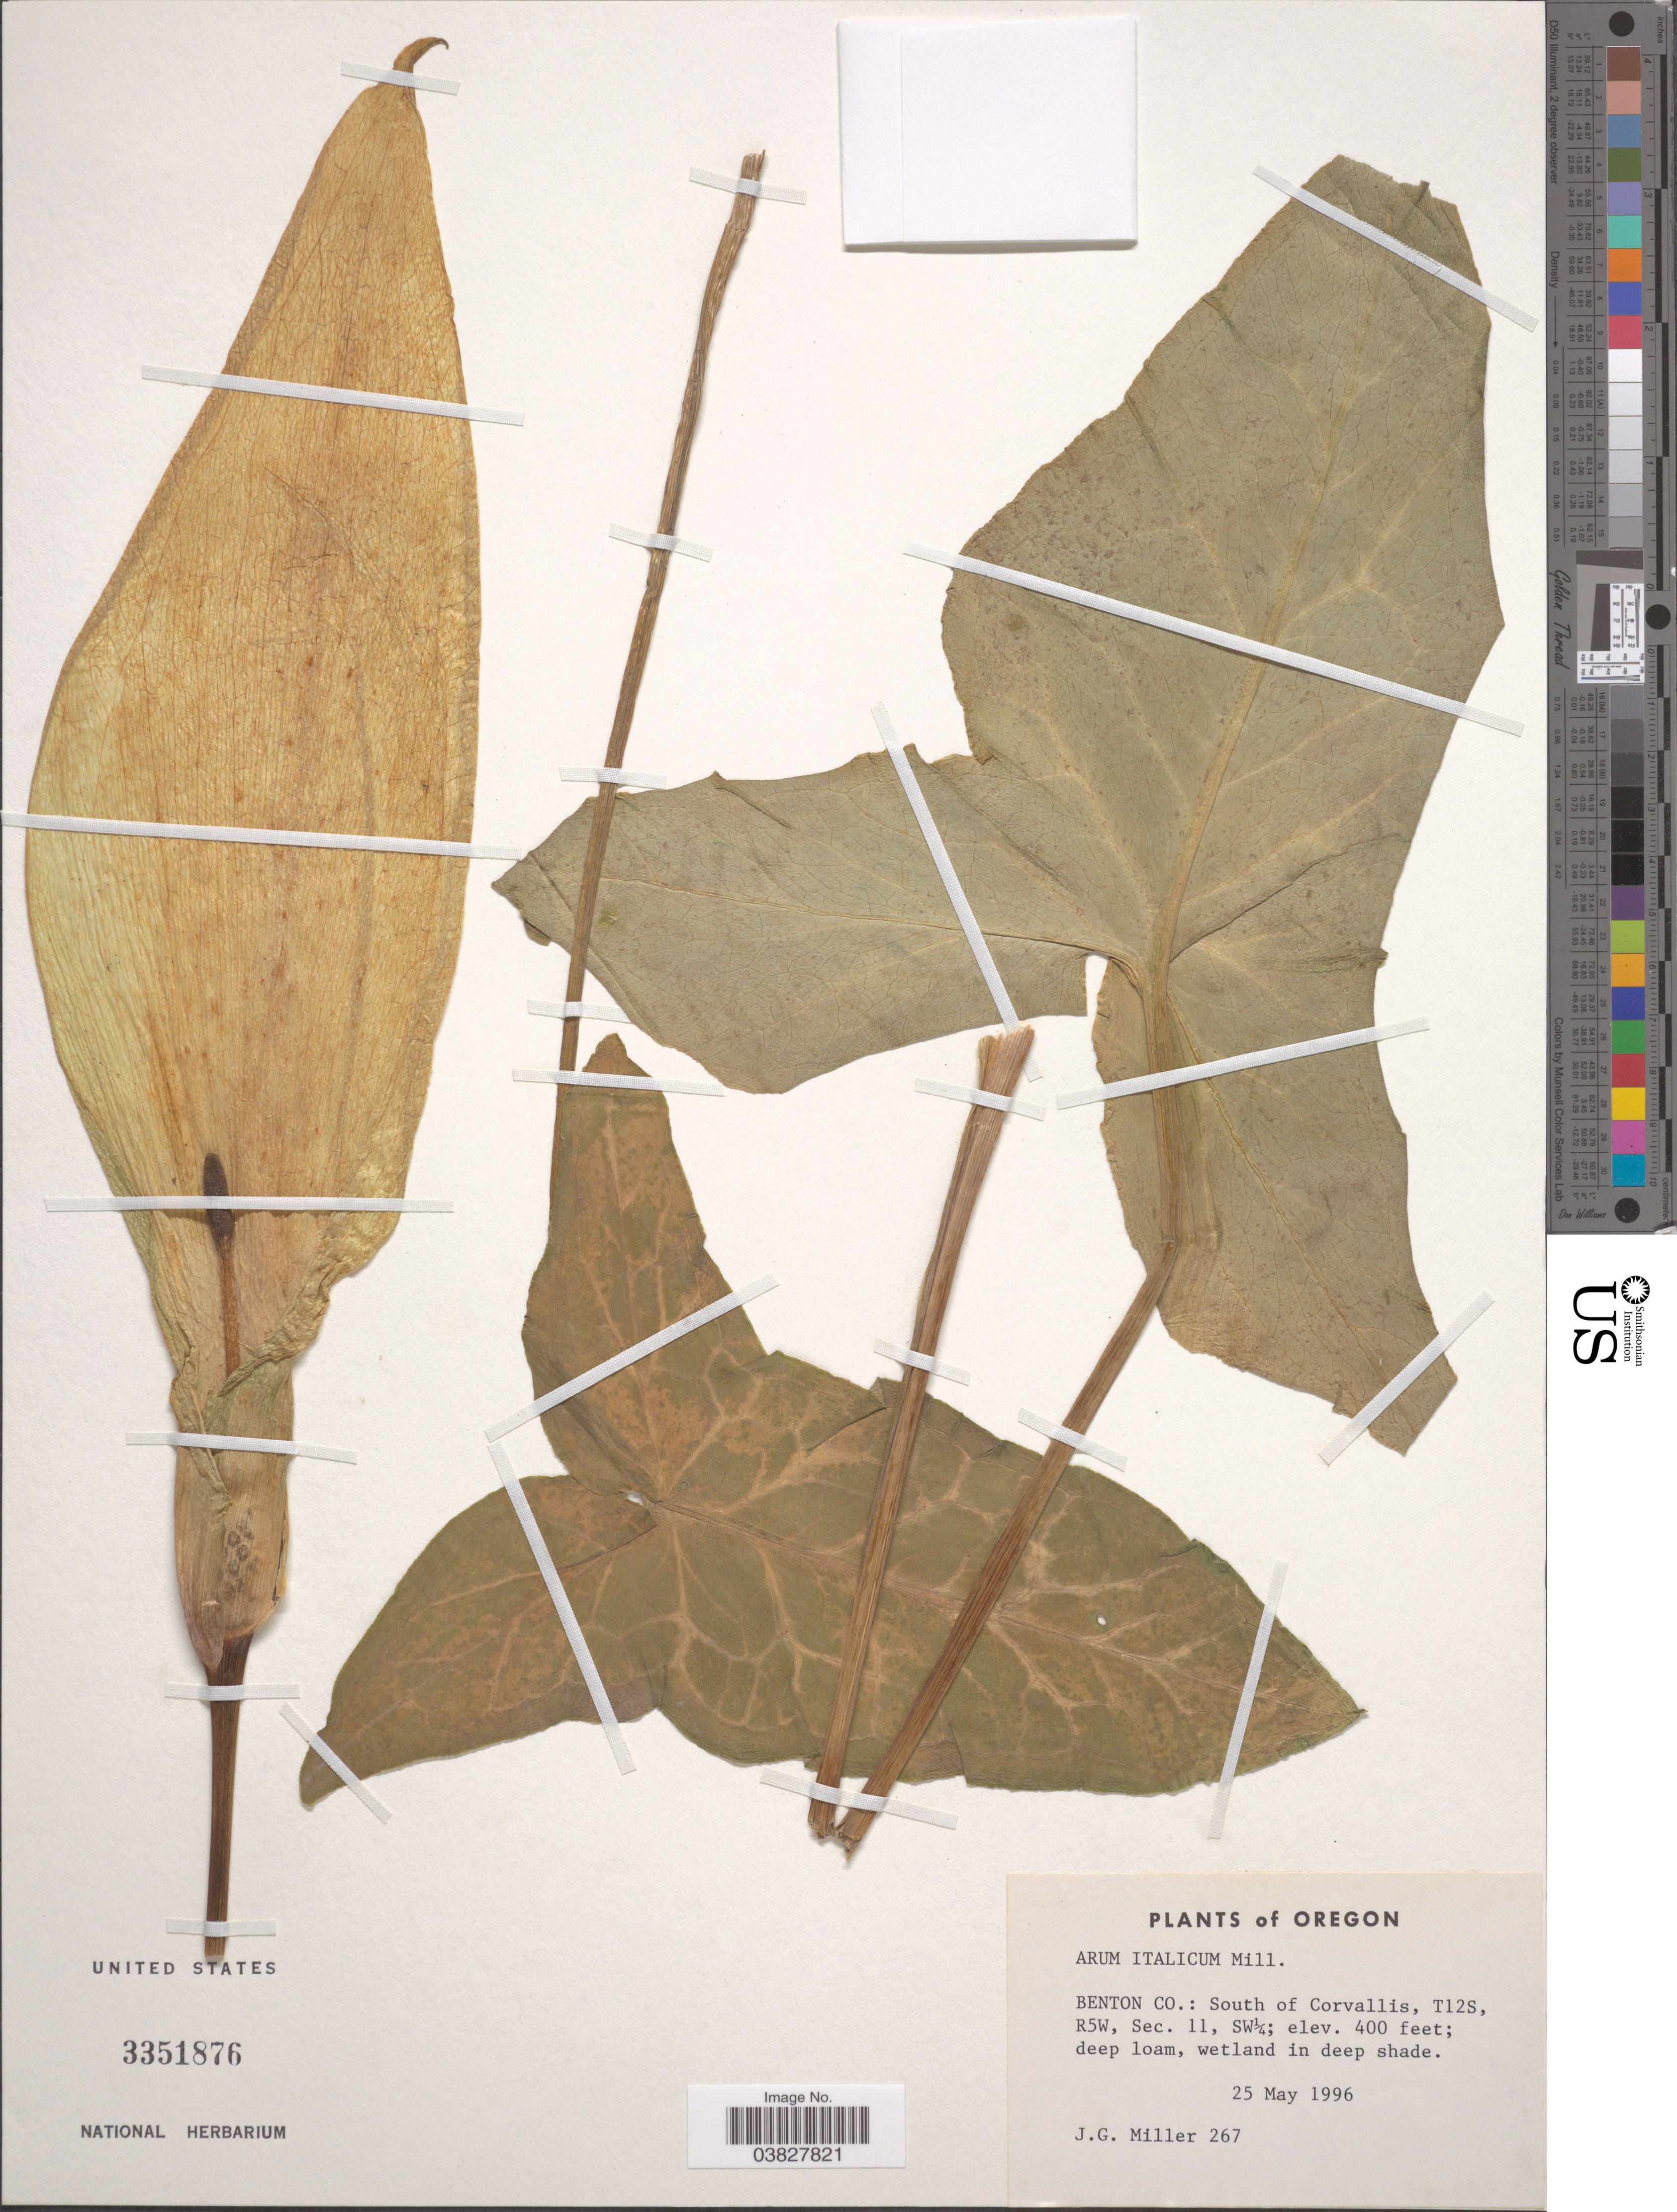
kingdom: Plantae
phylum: Tracheophyta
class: Liliopsida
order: Alismatales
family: Araceae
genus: Arum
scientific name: Arum italicum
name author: Mill.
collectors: J. Miller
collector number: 267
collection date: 1996-05-25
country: United States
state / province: Oregon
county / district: Benton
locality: Benton Co.: South of Corvallis, T12S, R5W, Sec. 11, SW¼.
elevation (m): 122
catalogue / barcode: US 3351876